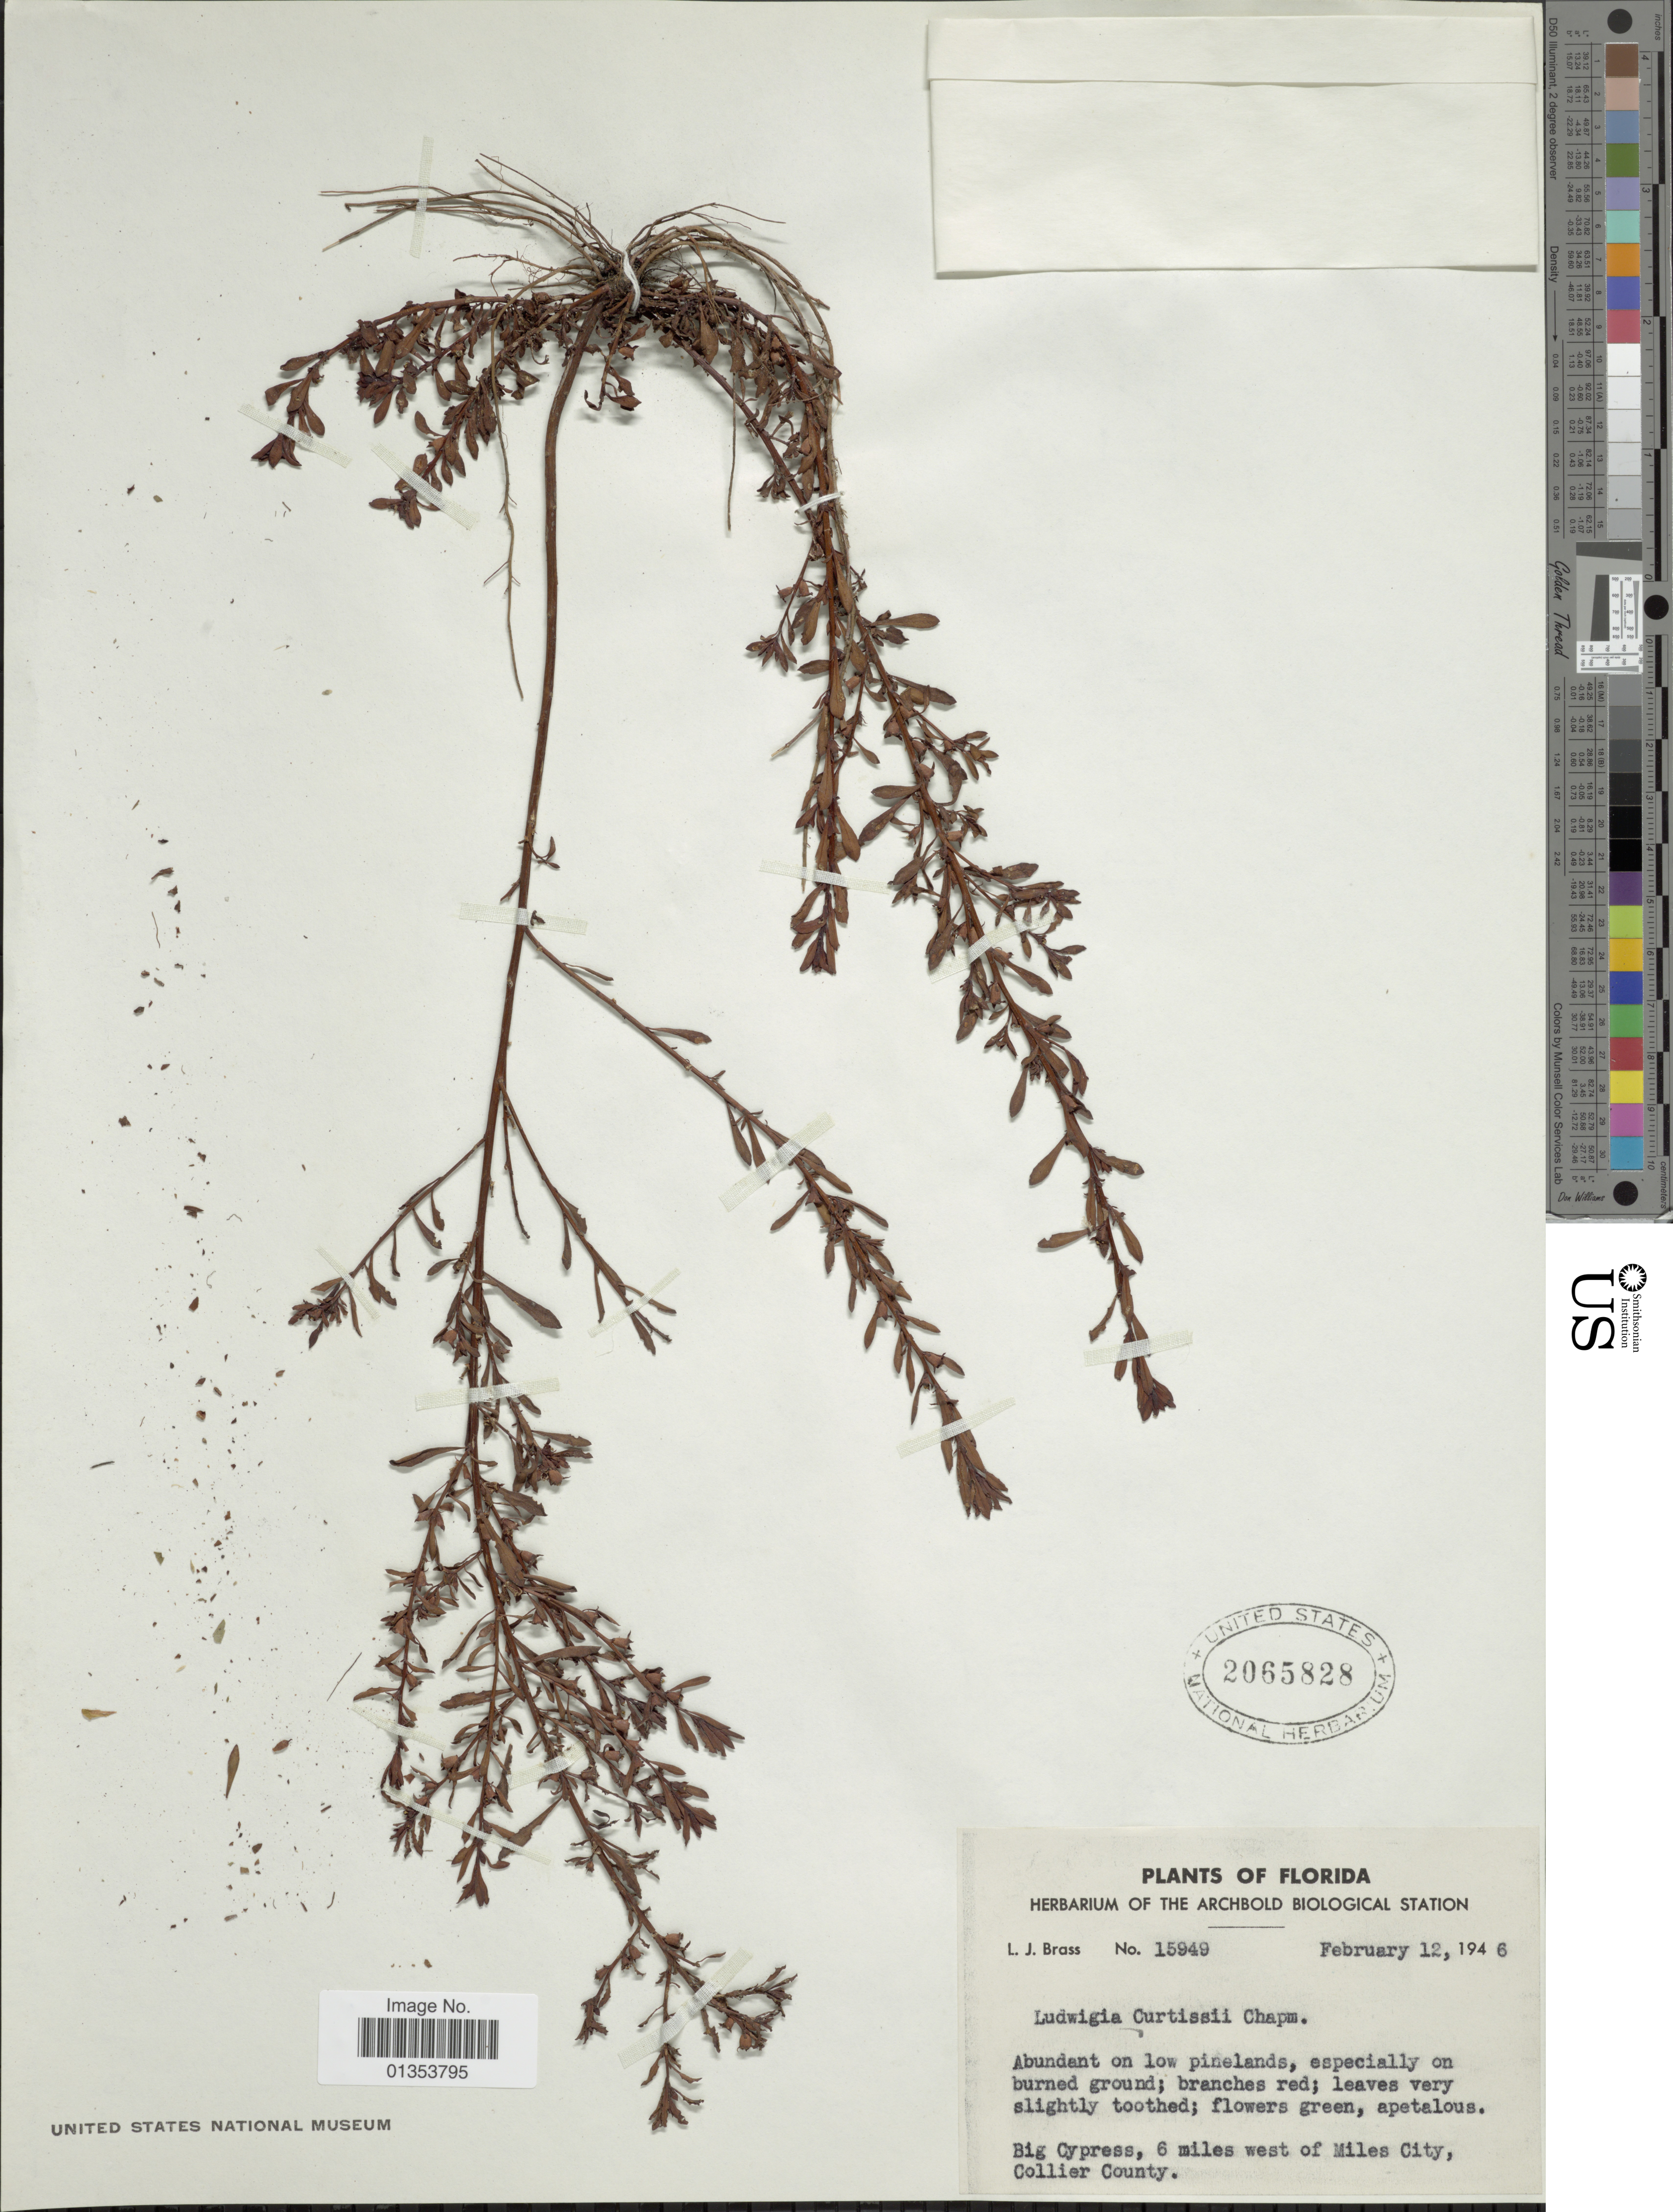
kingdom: Plantae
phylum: Tracheophyta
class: Magnoliopsida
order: Myrtales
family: Onagraceae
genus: Ludwigia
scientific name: Ludwigia curtissii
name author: Chapm.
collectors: L. J. Brass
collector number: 15949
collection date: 1946-02-12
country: United States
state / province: Florida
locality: Big Cypress, 6 miles west of Miles City,Collier County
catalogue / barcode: US 2065828